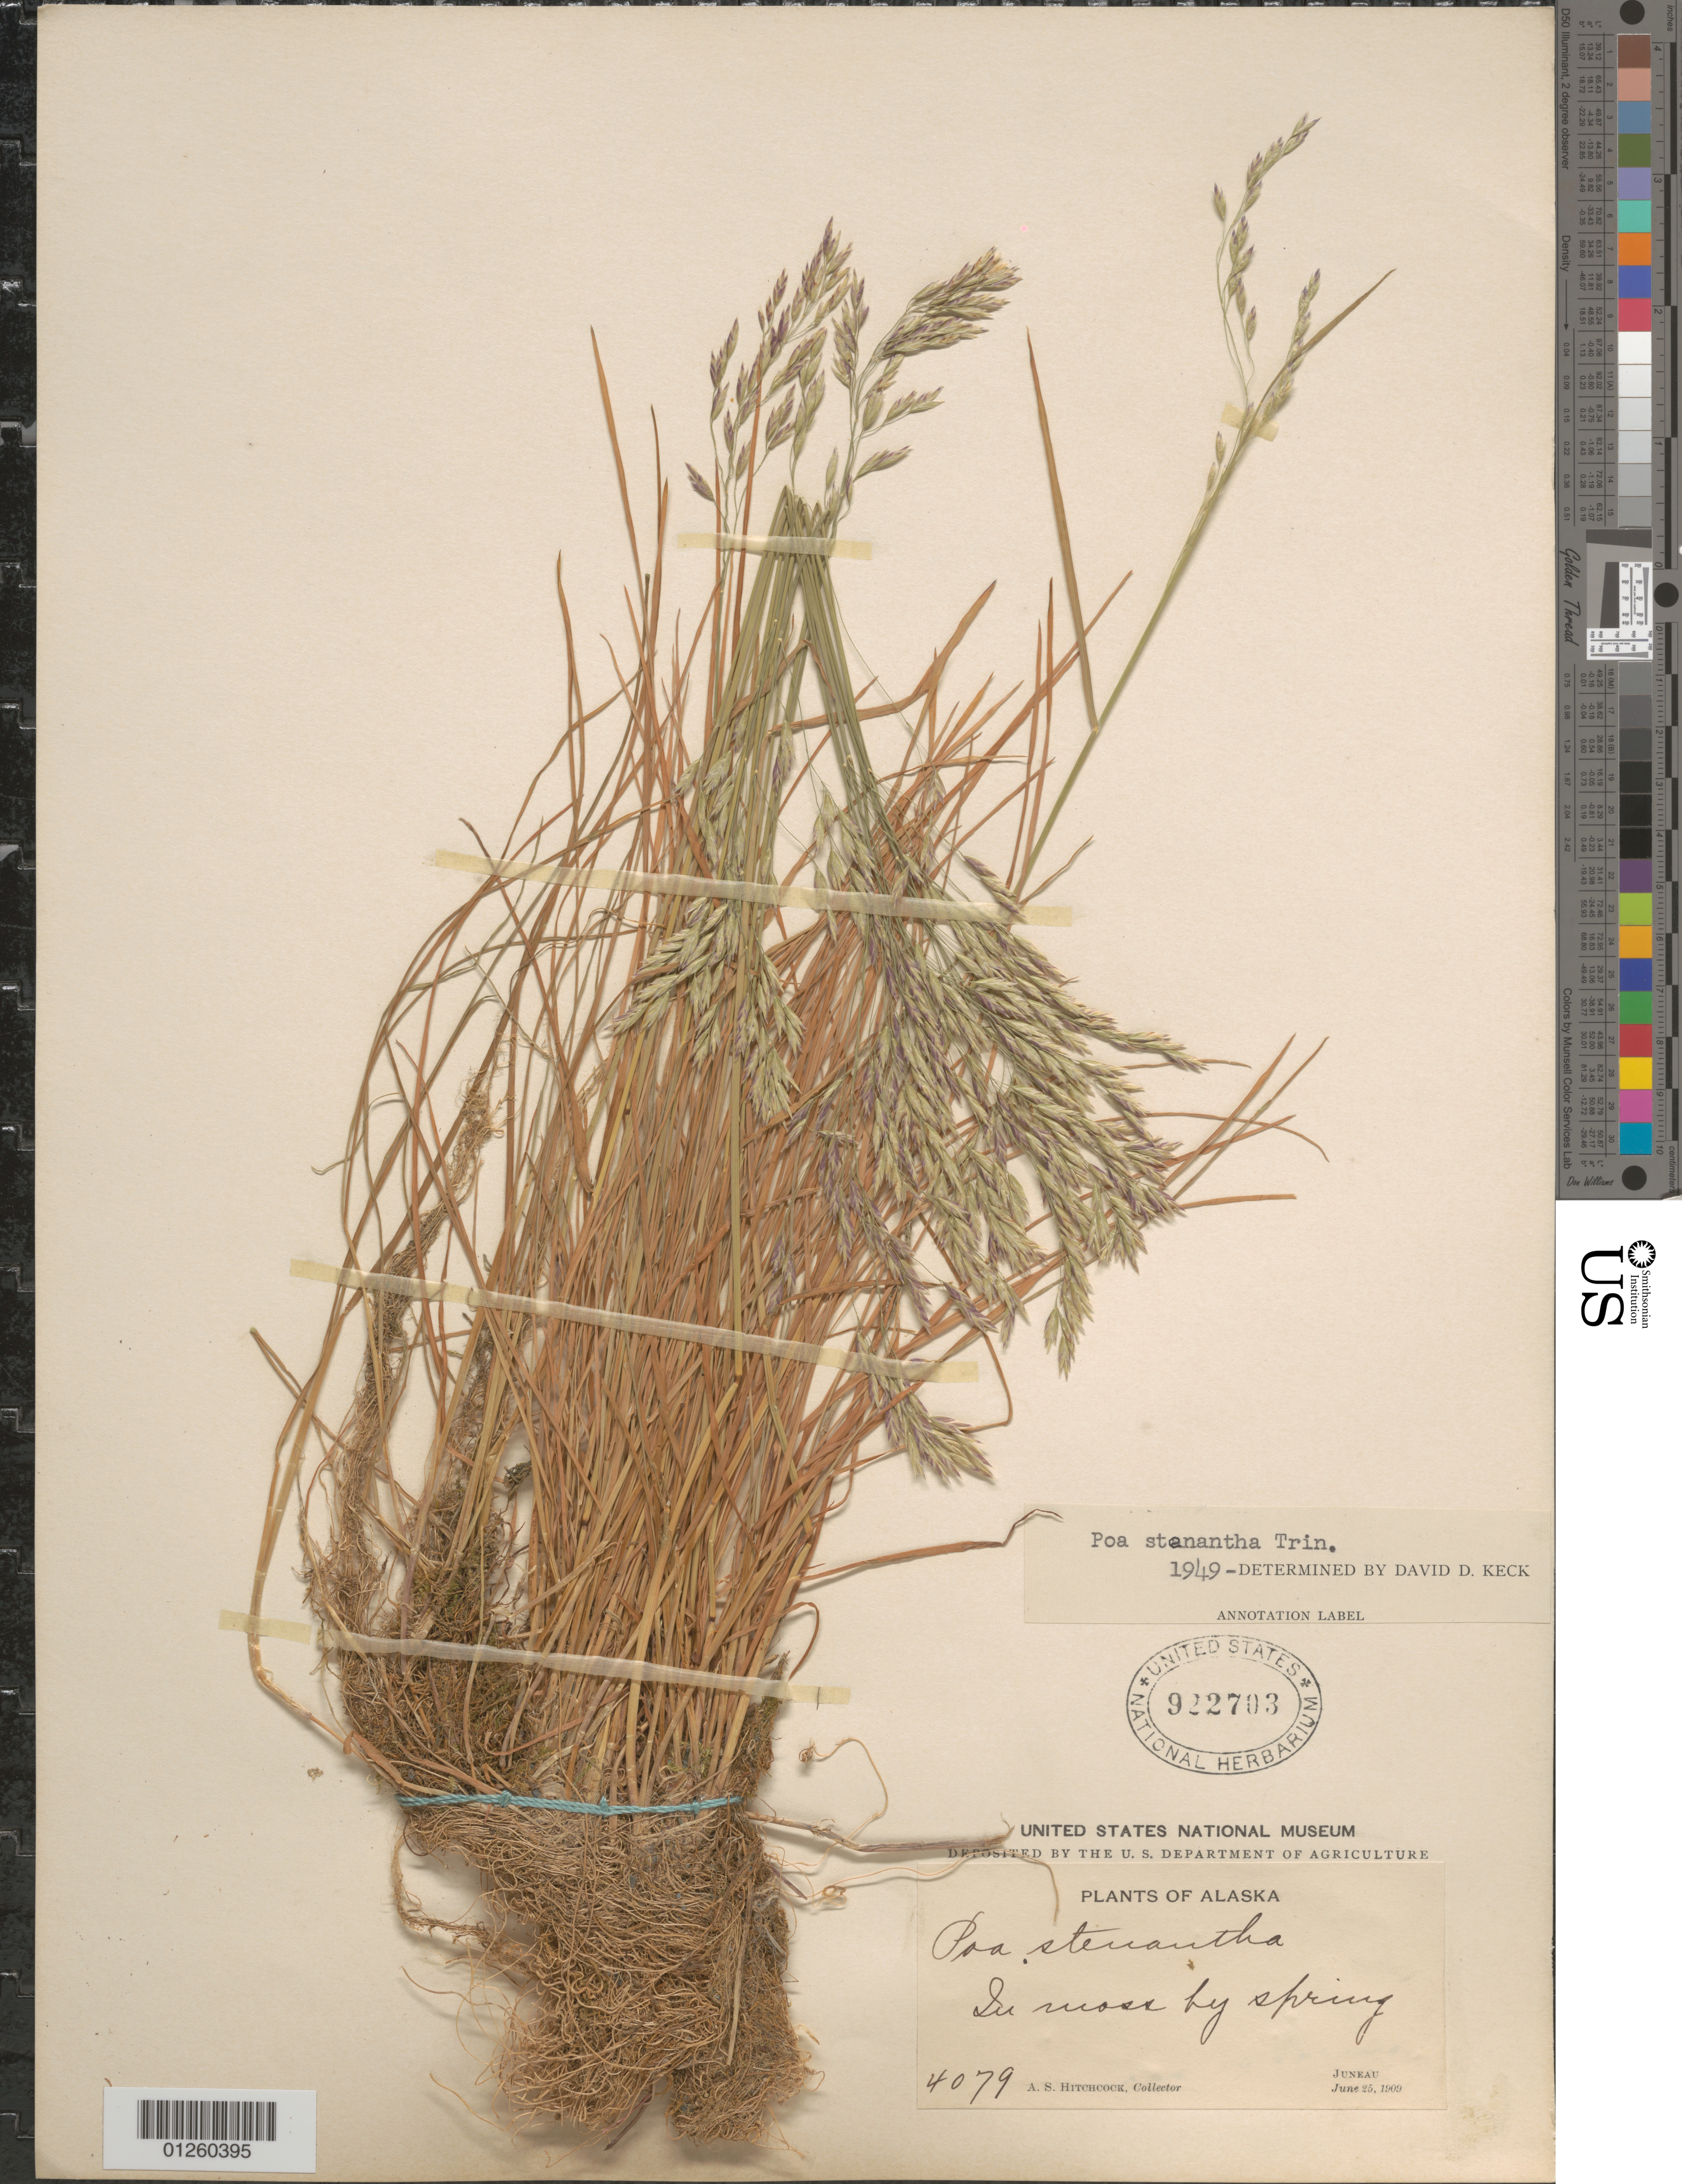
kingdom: Plantae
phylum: Tracheophyta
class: Liliopsida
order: Poales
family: Poaceae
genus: Poa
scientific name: Poa stenantha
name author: Trin.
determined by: Soreng, Robert J., Research Associate (BOT), Smithsonian Institution - National Museum of Natural History (UNITED STATES)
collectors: A. S. Hitchcock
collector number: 4079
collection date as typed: June 25, 1909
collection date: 1909-06-25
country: United States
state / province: Alaska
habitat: In moss by spring.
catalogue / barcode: US 922703